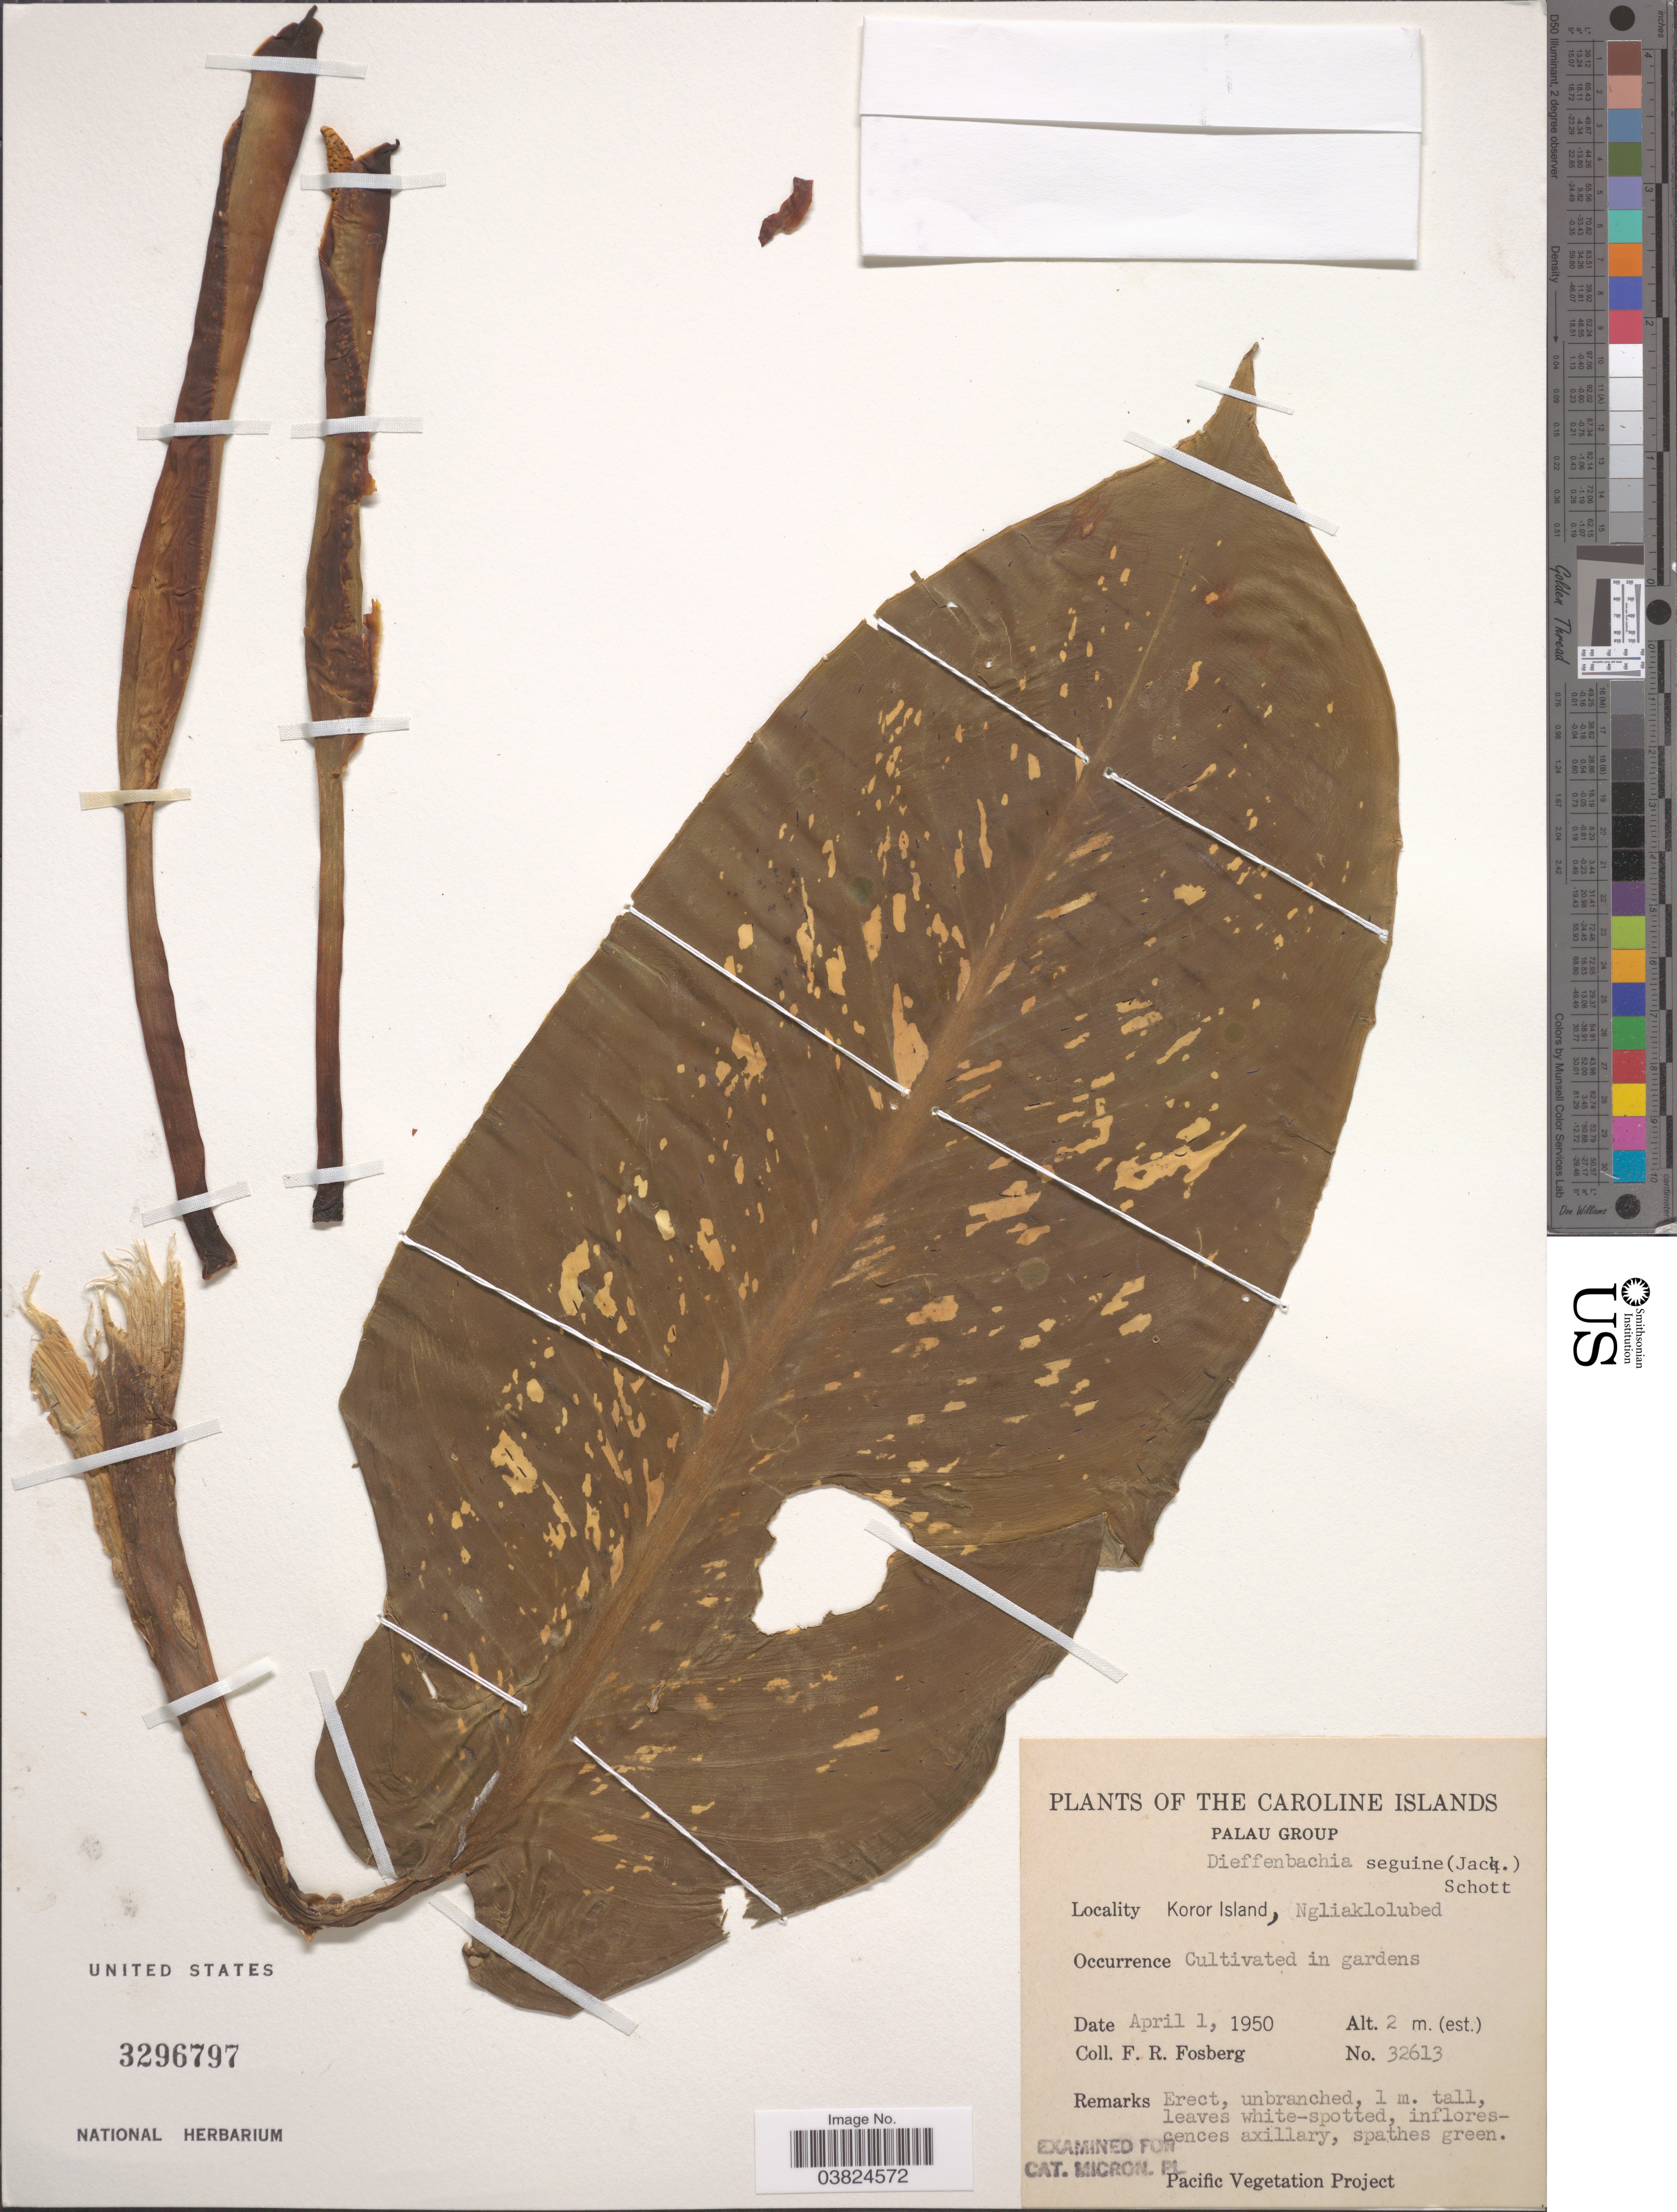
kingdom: Plantae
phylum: Tracheophyta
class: Liliopsida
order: Alismatales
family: Araceae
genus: Dieffenbachia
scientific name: Dieffenbachia seguine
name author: (Jacq.) Schott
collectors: F. R. Fosberg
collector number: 32613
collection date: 1950-04-01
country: Palau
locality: The Caroline Islands. Palau Group. Korror Island, Ngliaklolubed.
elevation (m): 2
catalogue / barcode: US 3296797